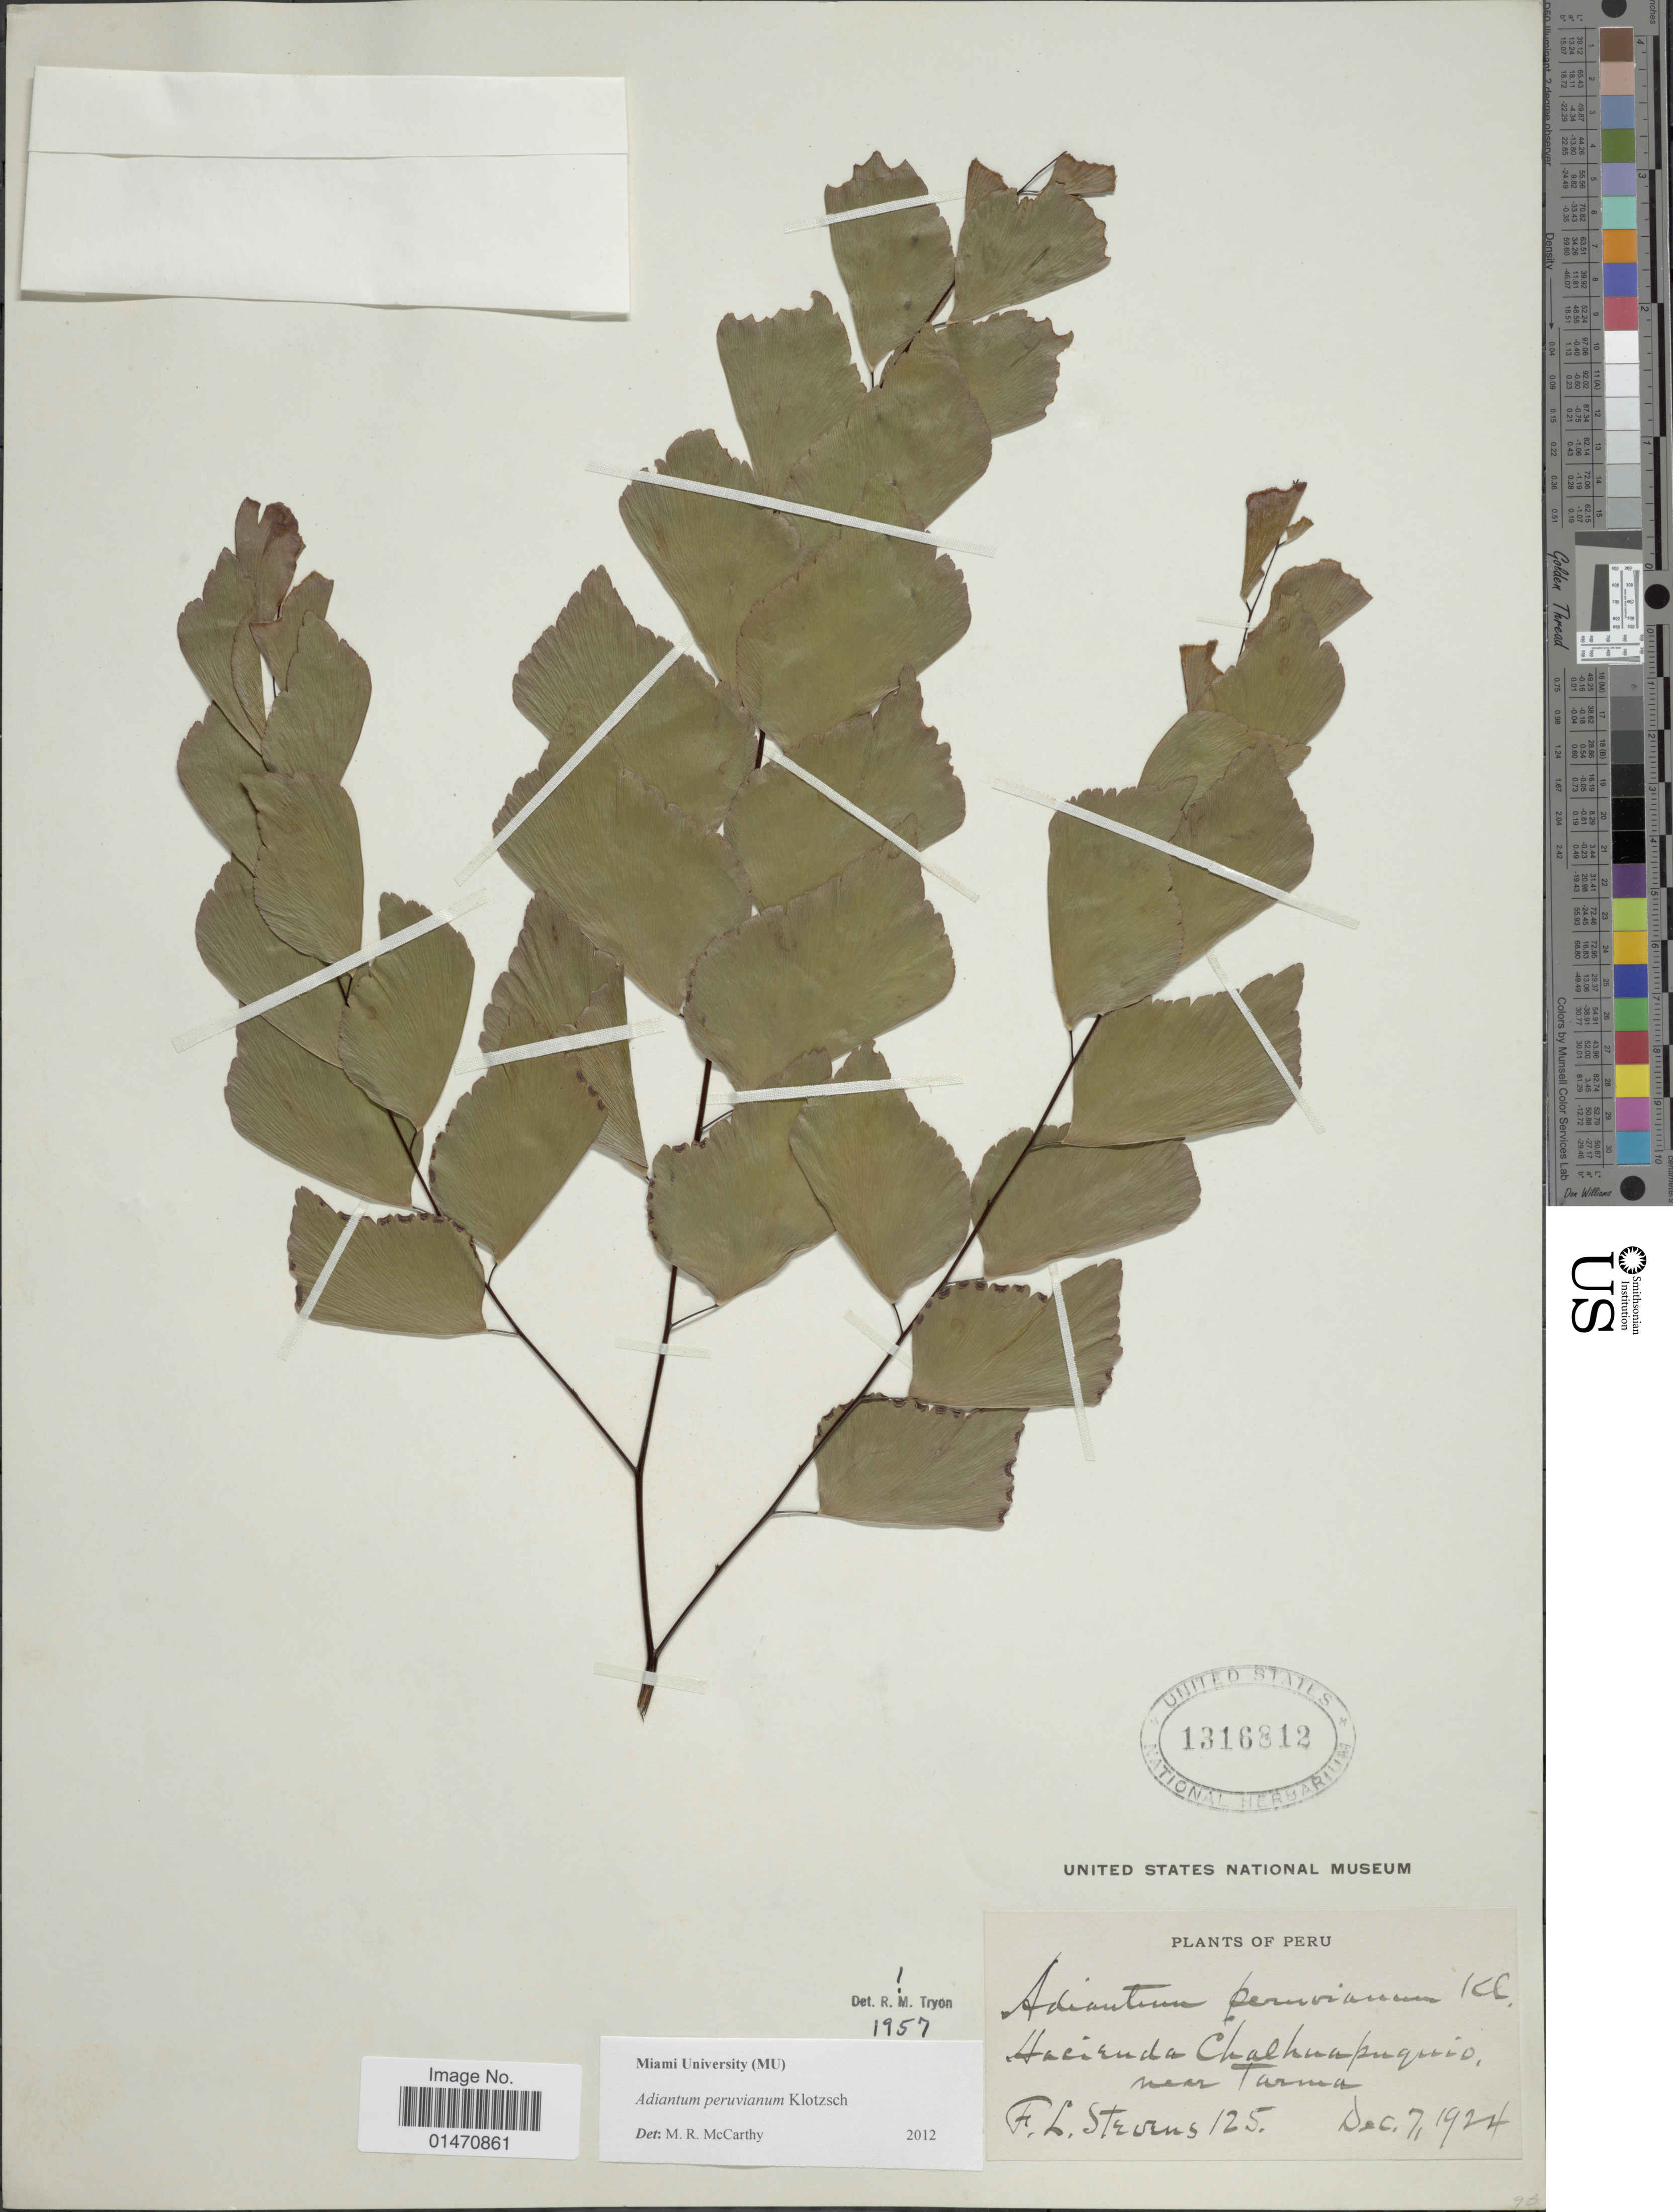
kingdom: Plantae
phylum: Tracheophyta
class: Polypodiopsida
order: Polypodiales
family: Pteridaceae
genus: Adiantum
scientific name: Adiantum peruvianum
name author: Klotzsch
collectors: F. L. Stevens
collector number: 125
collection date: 1924-12-07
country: Peru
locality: Hacienda Chalhuapuquio, near Tarma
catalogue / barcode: US 1316812